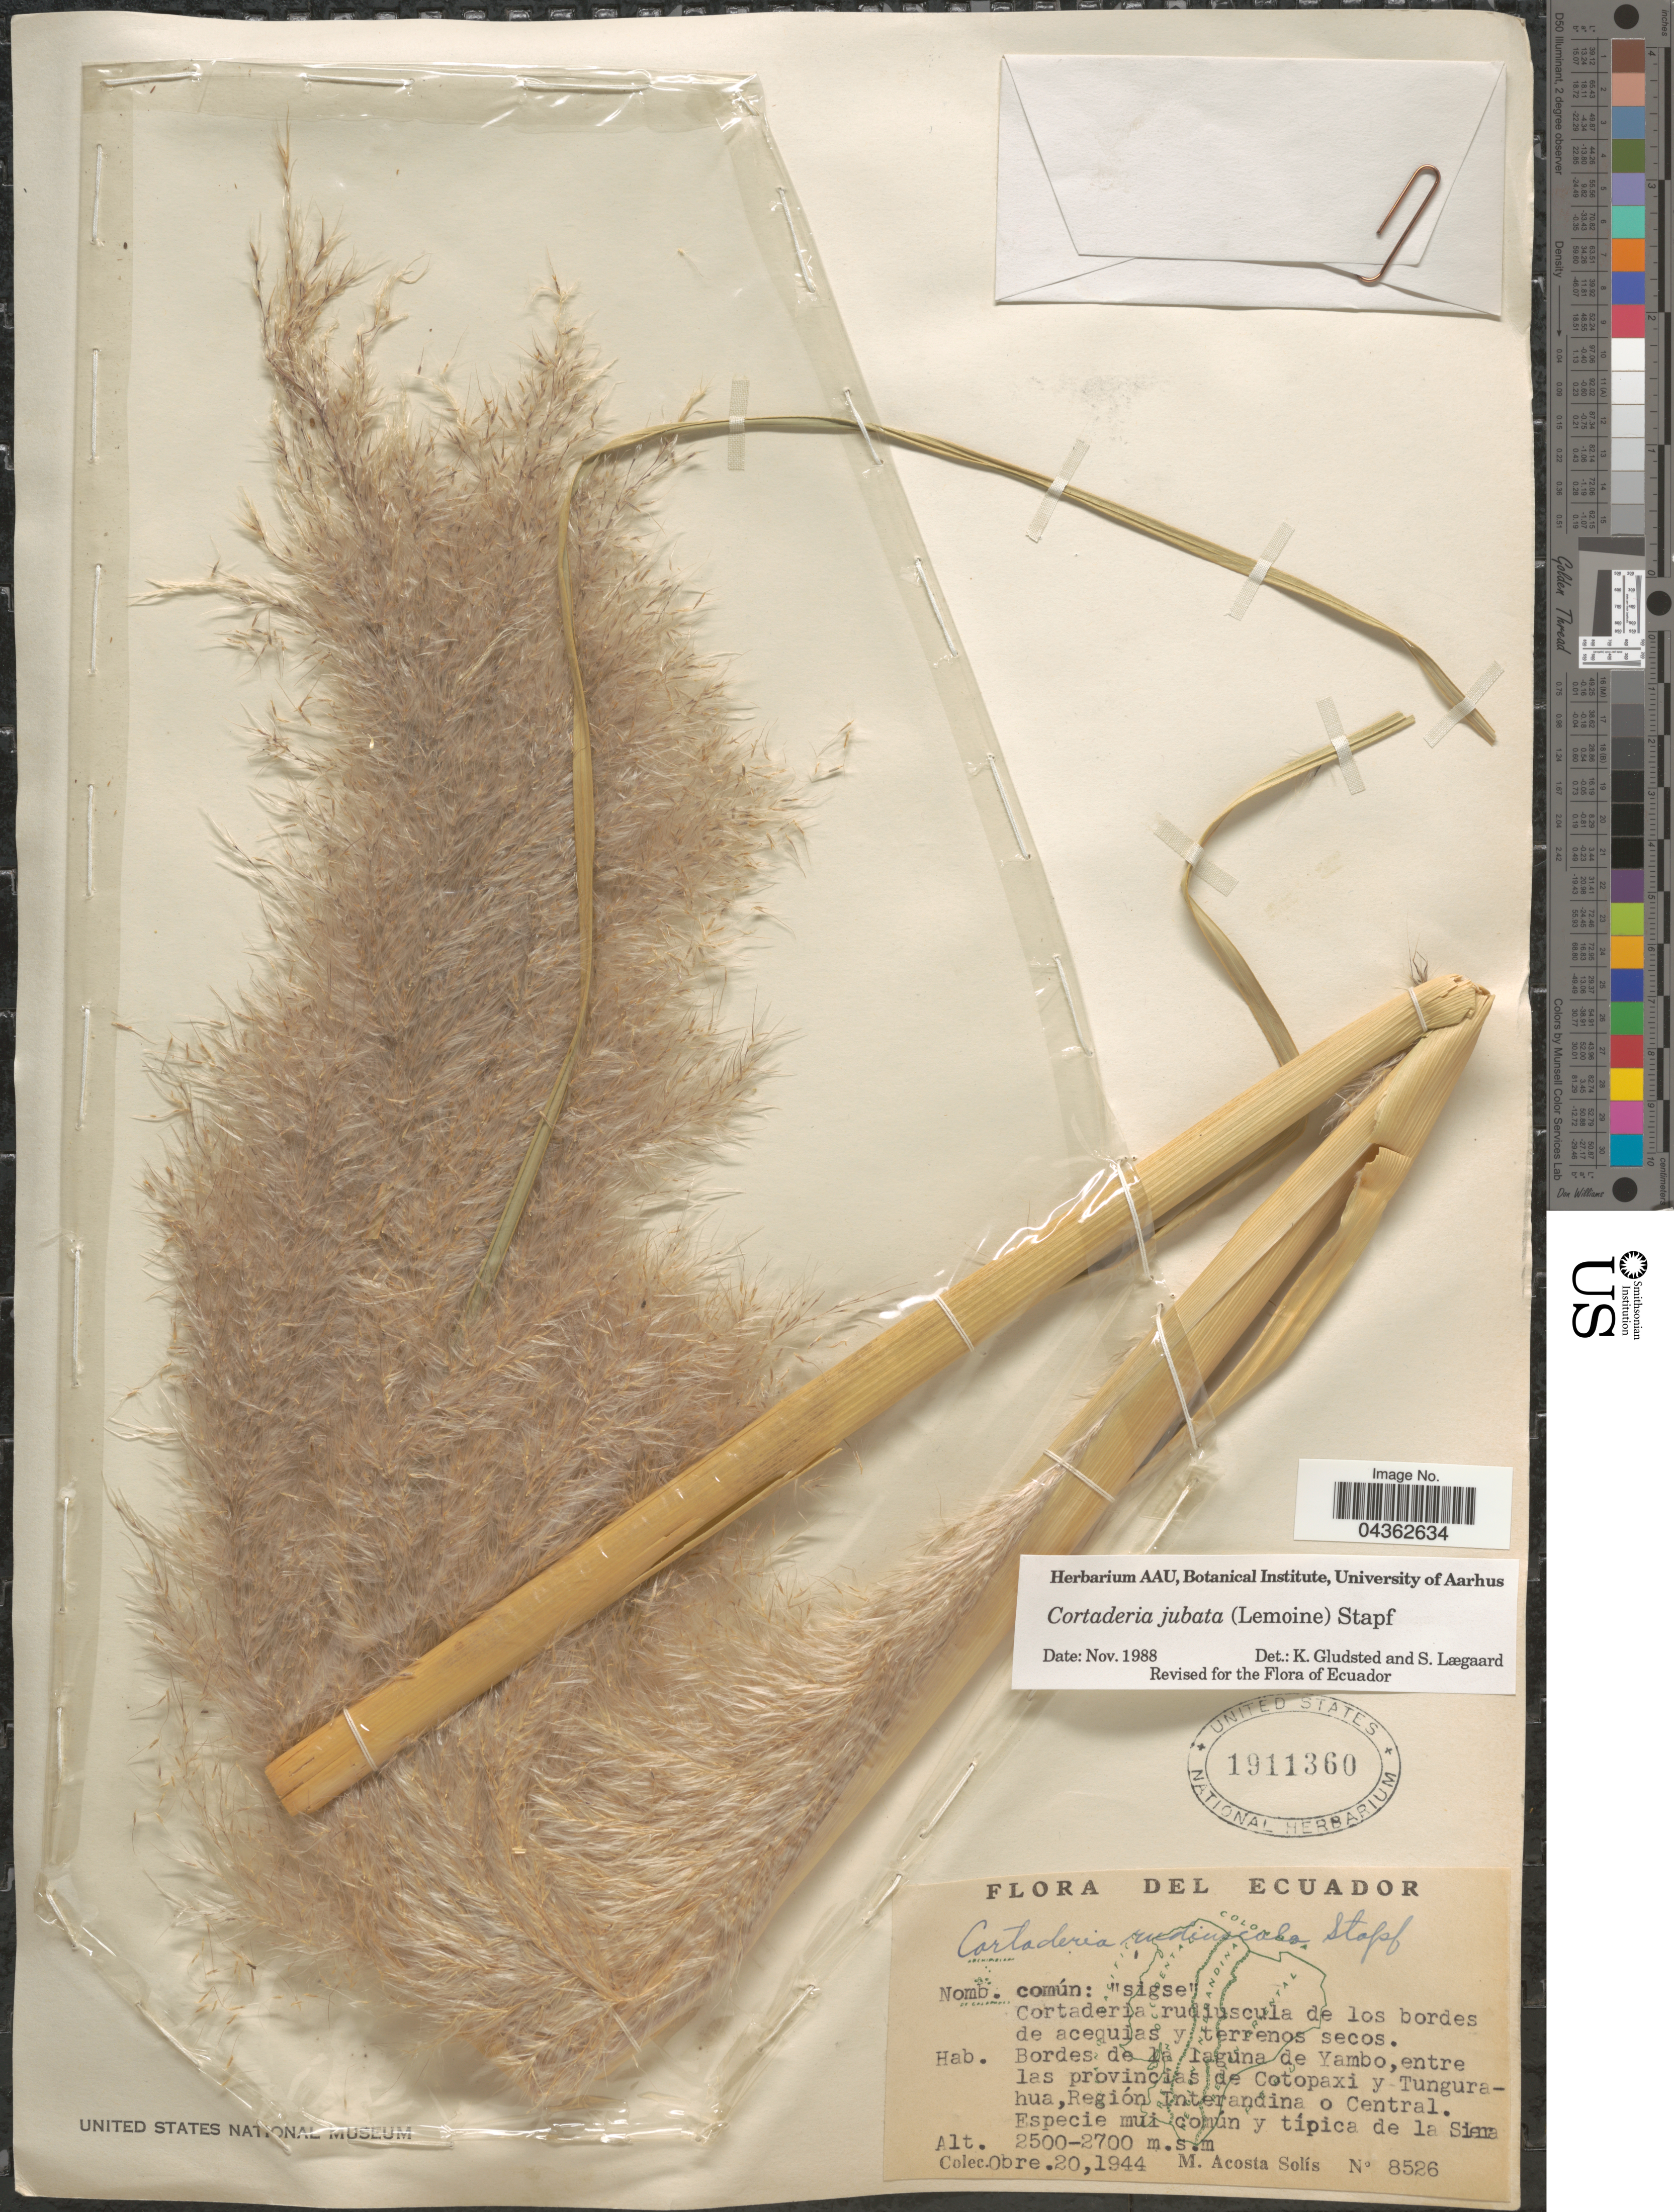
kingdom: Plantae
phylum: Tracheophyta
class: Liliopsida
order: Poales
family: Poaceae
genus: Cortaderia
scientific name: Cortaderia jubata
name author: (Lemoine) Stapf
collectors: M. Acosta Solis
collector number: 8526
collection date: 1944-10-20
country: Ecuador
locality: Bordes de la laguna de Yambo, entre las provincias de Cotopaxi y Tungurahua, Región Interandina o Central. Especie mui común y típica de la Sierra.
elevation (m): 2500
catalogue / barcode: US 1911360